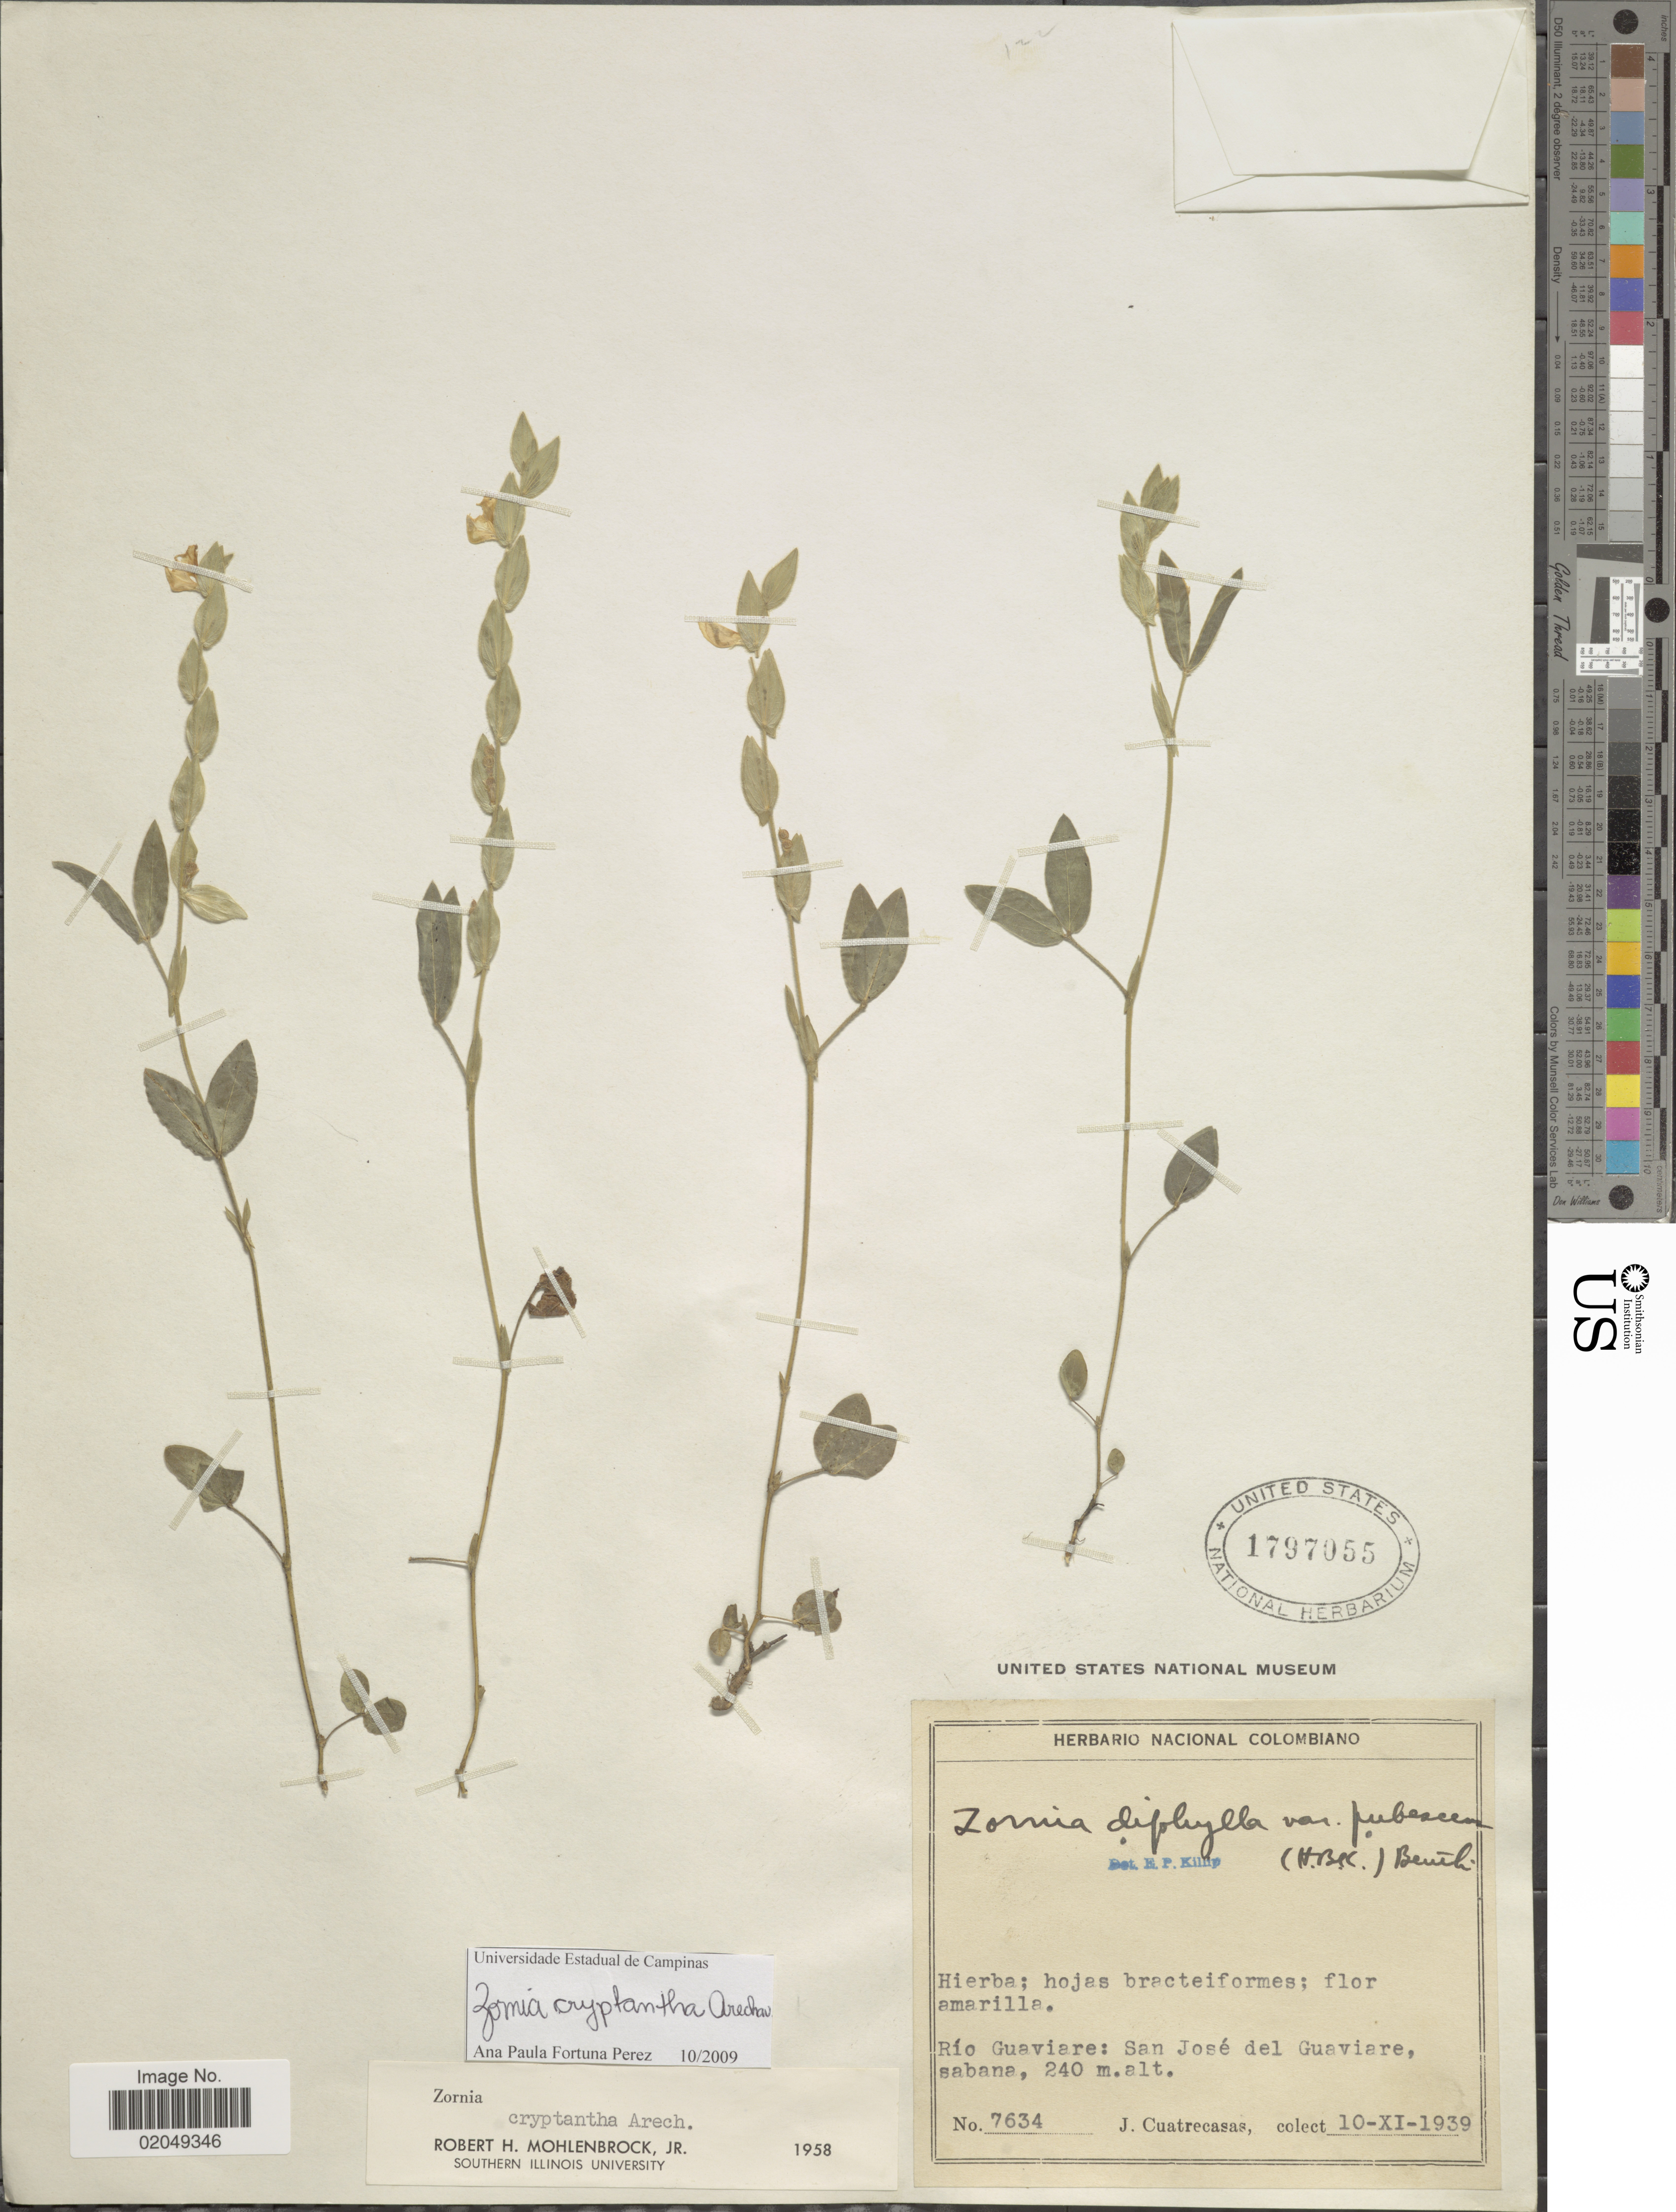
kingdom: Plantae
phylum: Tracheophyta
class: Magnoliopsida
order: Fabales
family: Fabaceae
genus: Zornia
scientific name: Zornia cryptantha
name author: Arechav.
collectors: J. Cuatrecasas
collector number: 7634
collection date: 1939-12-10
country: Colombia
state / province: Guaviare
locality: Rio Guaviare: San Jose del Guaviare, sabana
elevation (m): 240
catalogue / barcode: US 1797055